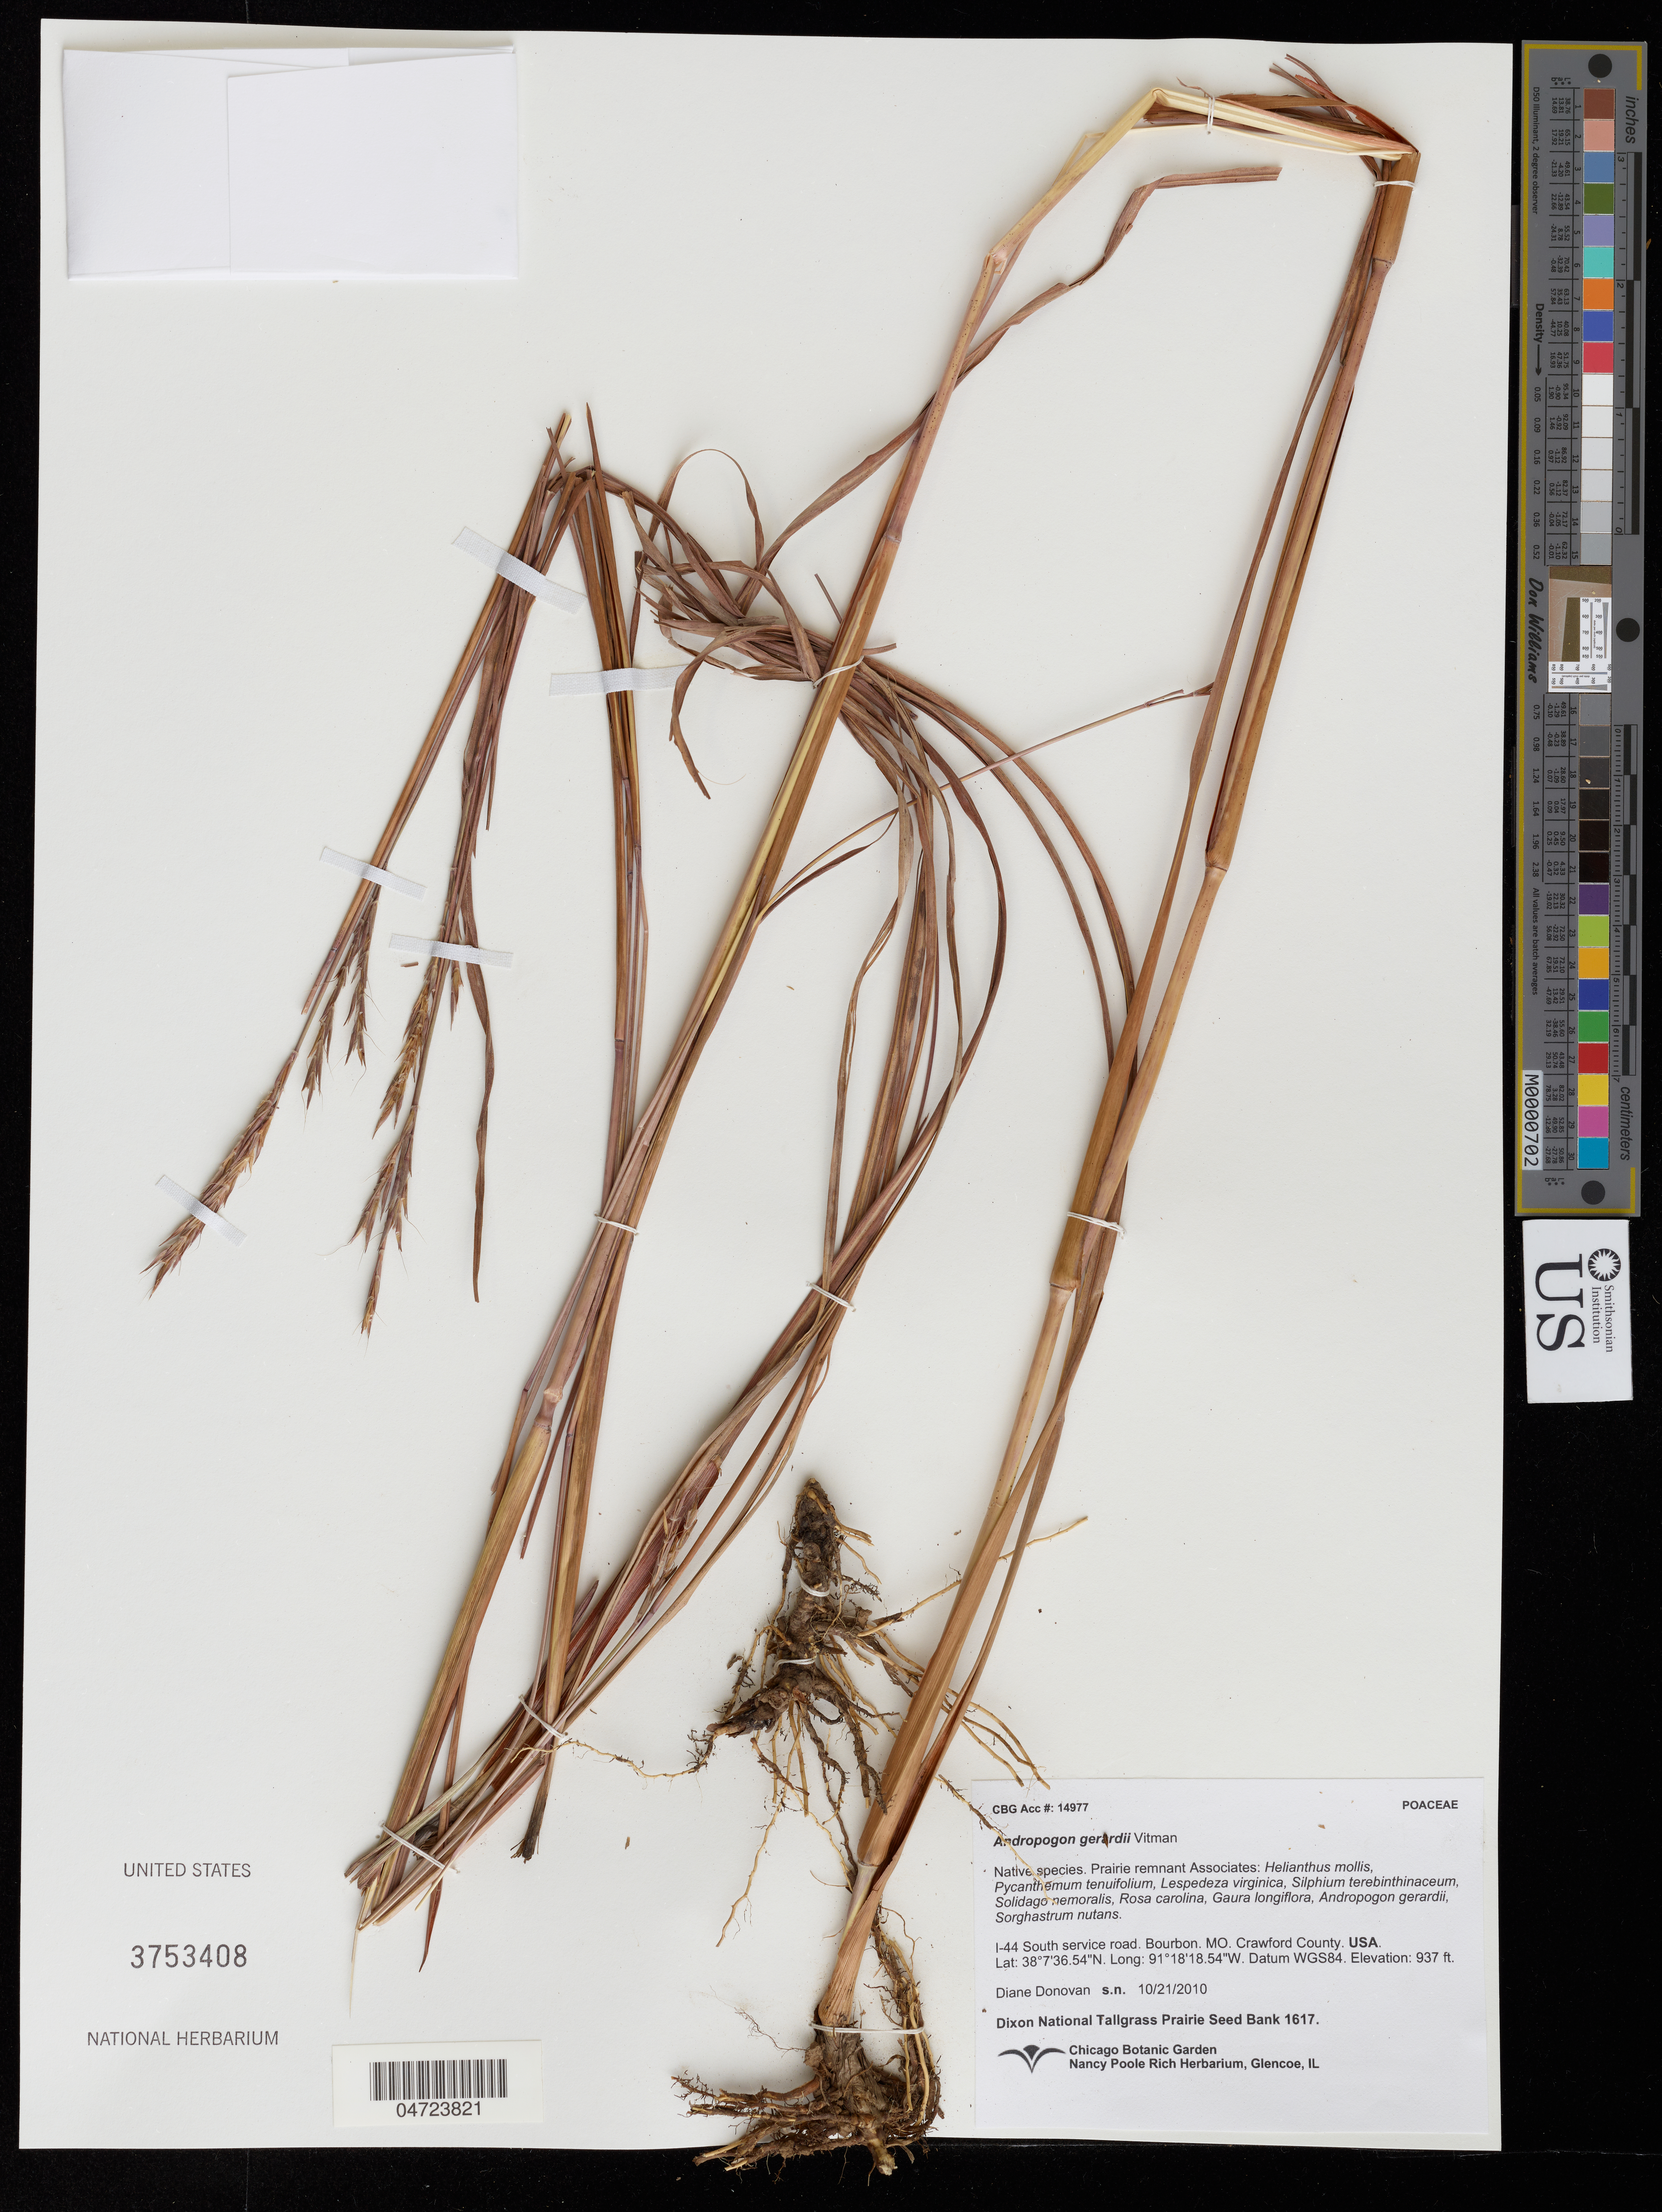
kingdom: Plantae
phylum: Tracheophyta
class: Liliopsida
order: Poales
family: Poaceae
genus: Andropogon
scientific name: Andropogon gerardii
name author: Vitman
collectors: D. Donovan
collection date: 2010-10-21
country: United States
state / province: Missouri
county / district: Crawford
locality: I-44 South service road. Bourbon. MO. Crawford County.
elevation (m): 286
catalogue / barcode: US 3753408